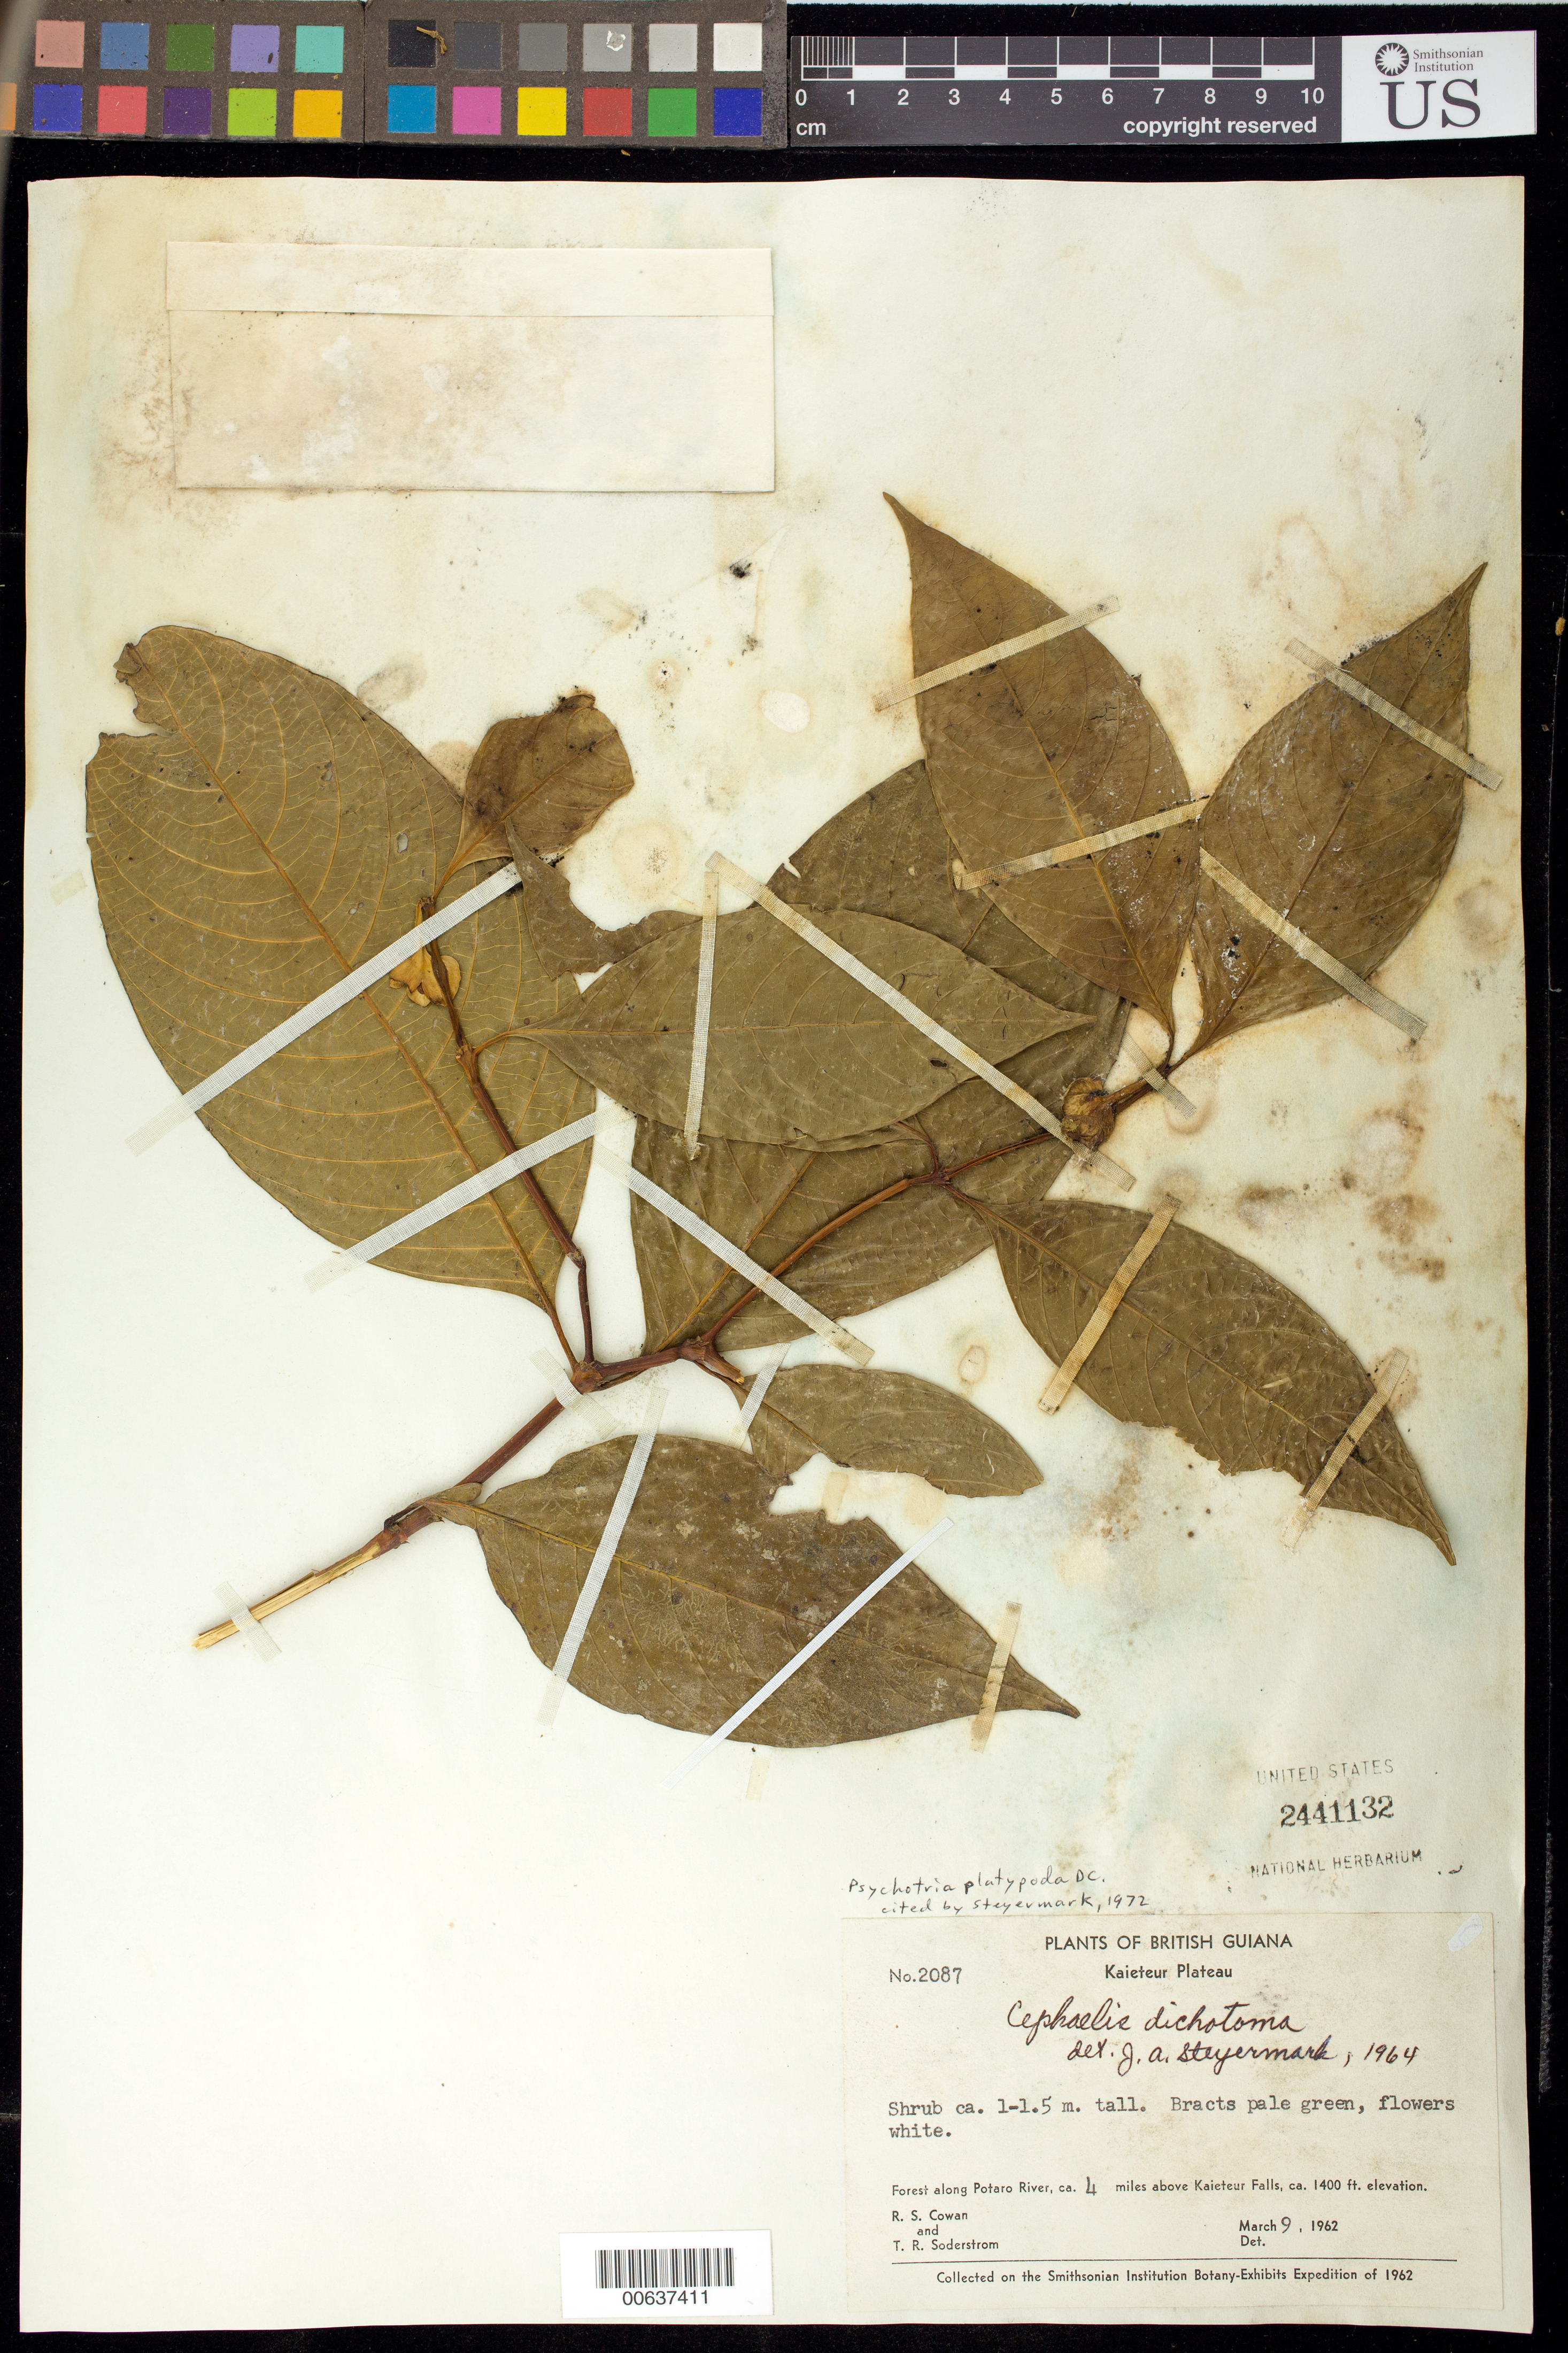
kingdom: Plantae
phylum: Tracheophyta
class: Magnoliopsida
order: Gentianales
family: Rubiaceae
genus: Palicourea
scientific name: Palicourea dichotoma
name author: (Rudge) Delprete & J.H. Kirkbr.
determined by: Kirkbride, J. H., Jr.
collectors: R. S. Cowan & T. R. Soderstrom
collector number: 2087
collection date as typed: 9-Mar-62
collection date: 1962-03-09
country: Guyana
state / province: Potaro-Siparuni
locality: Kaieteur Plateau, Potaro R., 4 mi. above Kaieteur Falls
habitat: Forest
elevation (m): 427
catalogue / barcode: US 2441132